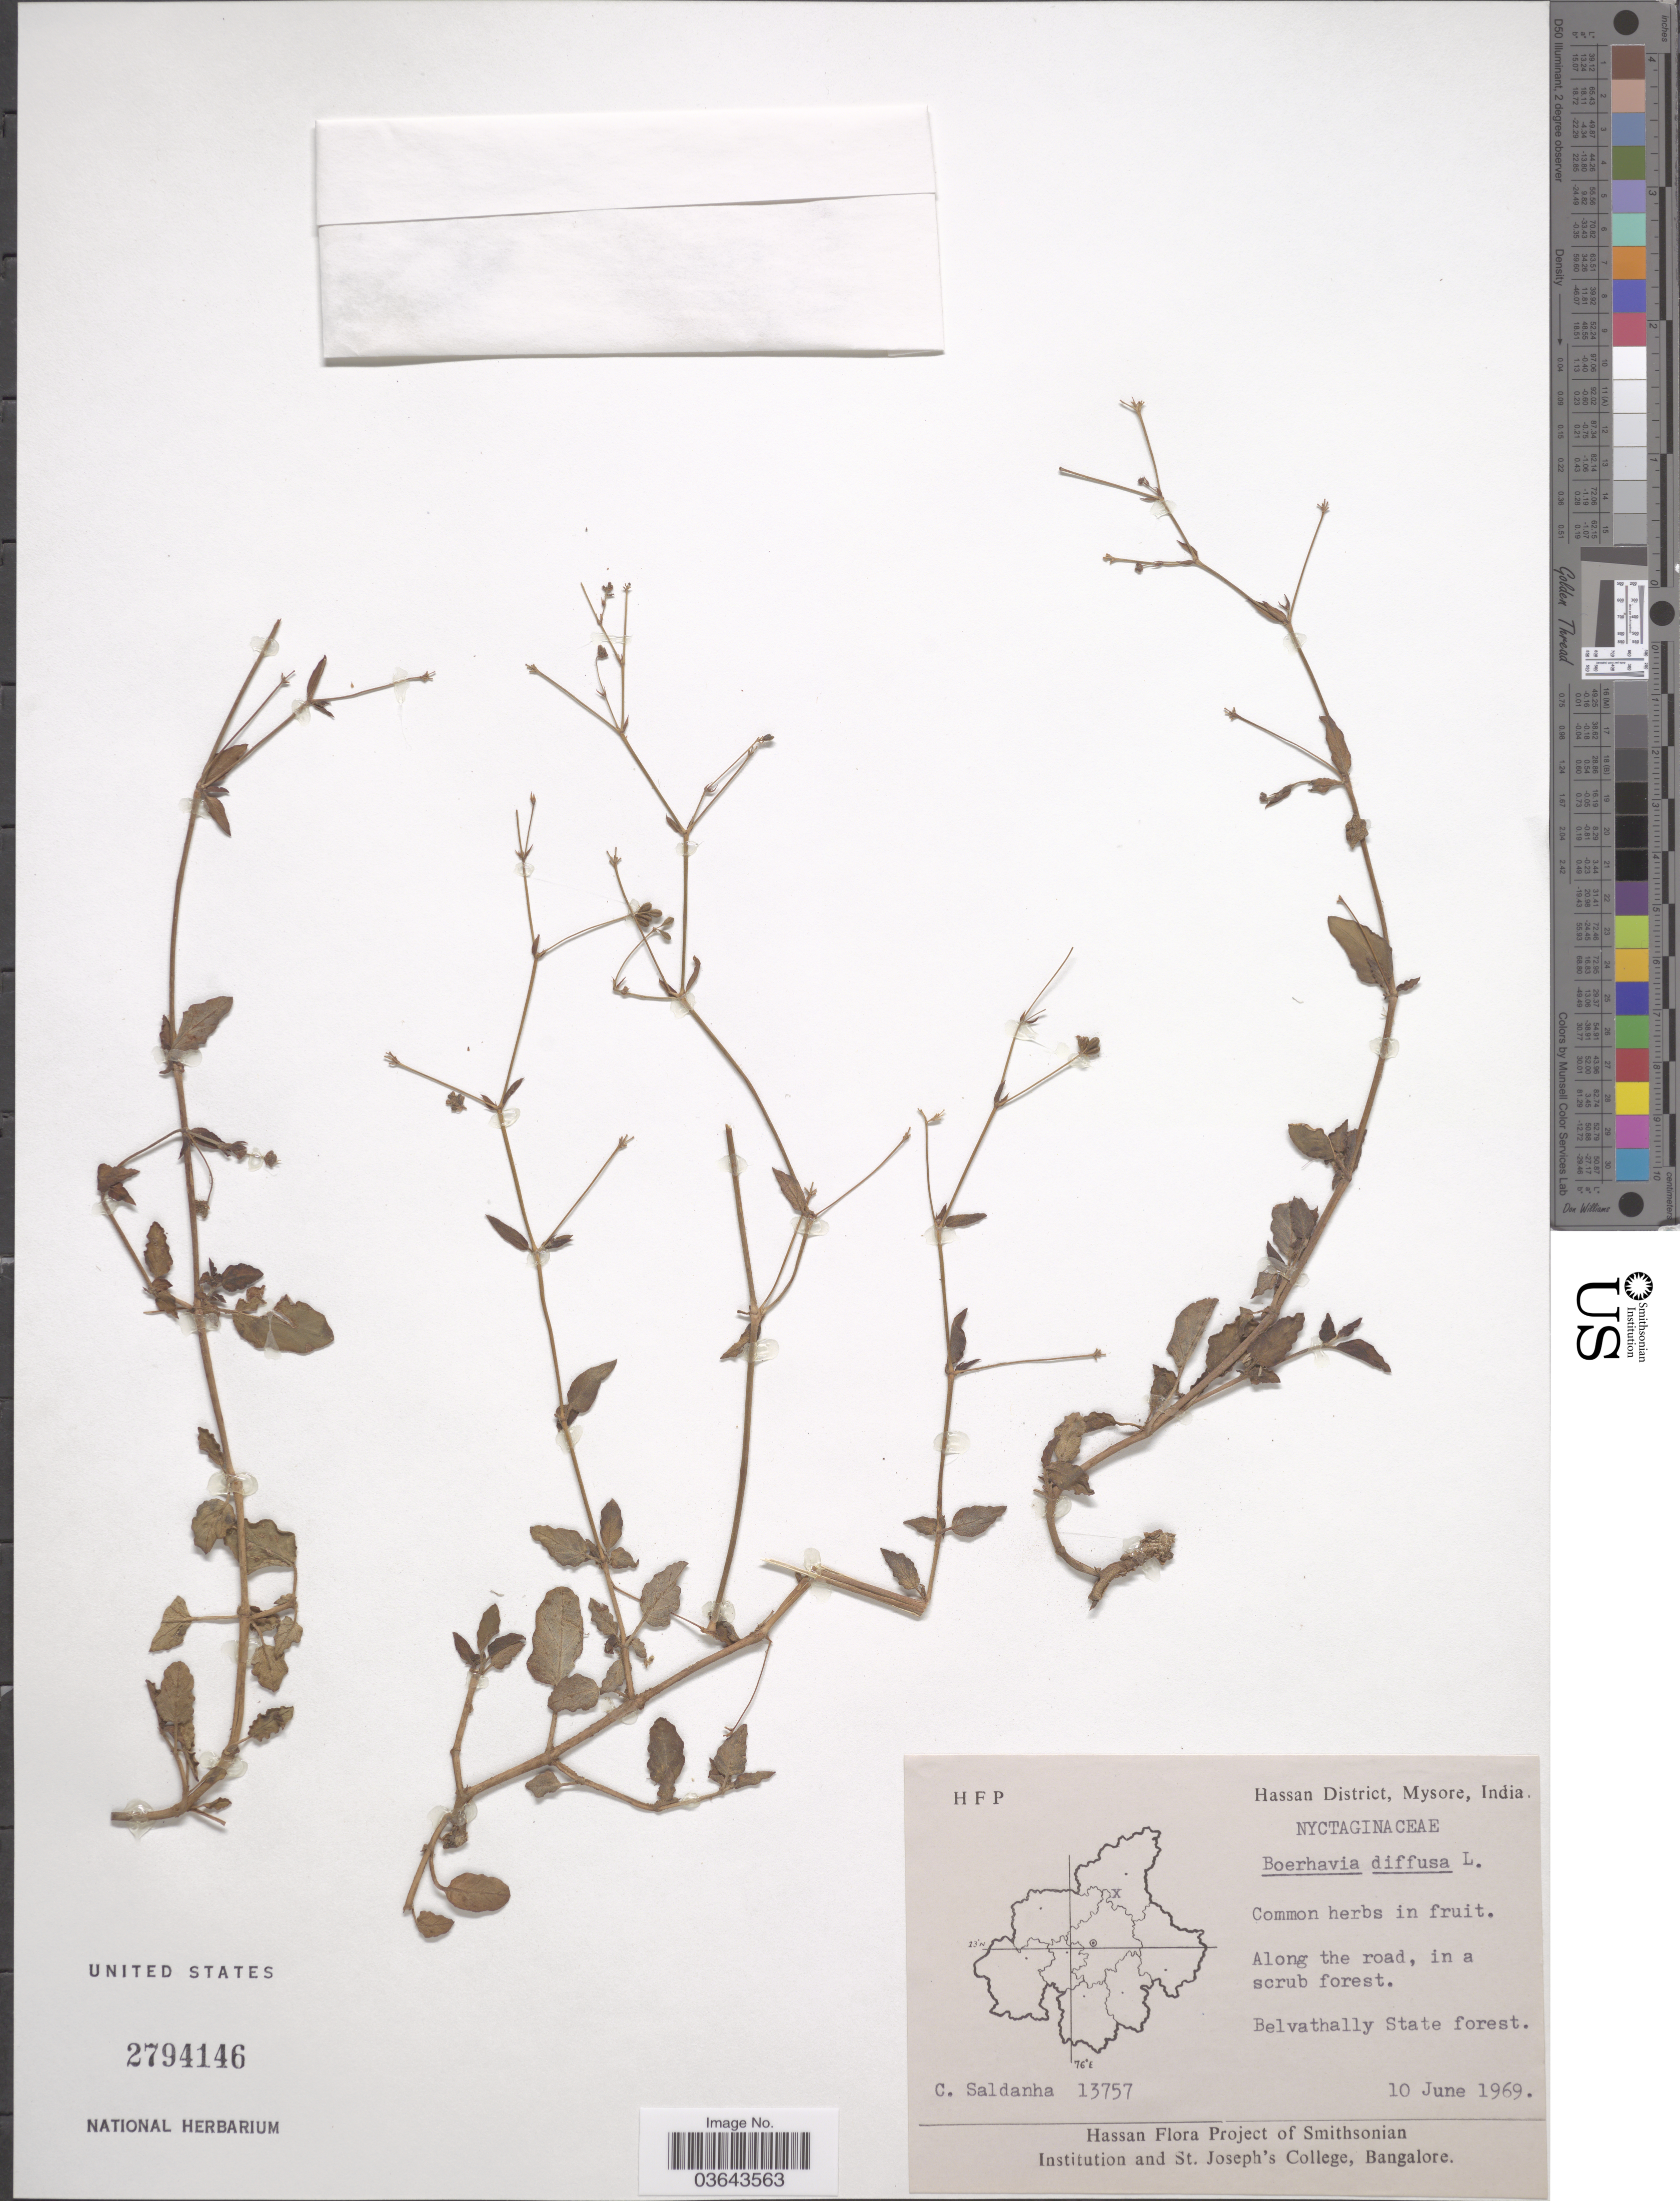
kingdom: Plantae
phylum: Tracheophyta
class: Magnoliopsida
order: Caryophyllales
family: Nyctaginaceae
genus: Boerhavia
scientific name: Boerhavia diffusa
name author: L.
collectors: C. Saldanha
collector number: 13757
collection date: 1969-06-10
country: India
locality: Hassan District, Mysore. Along the road. Belvathally State forest.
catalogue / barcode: US 2794146